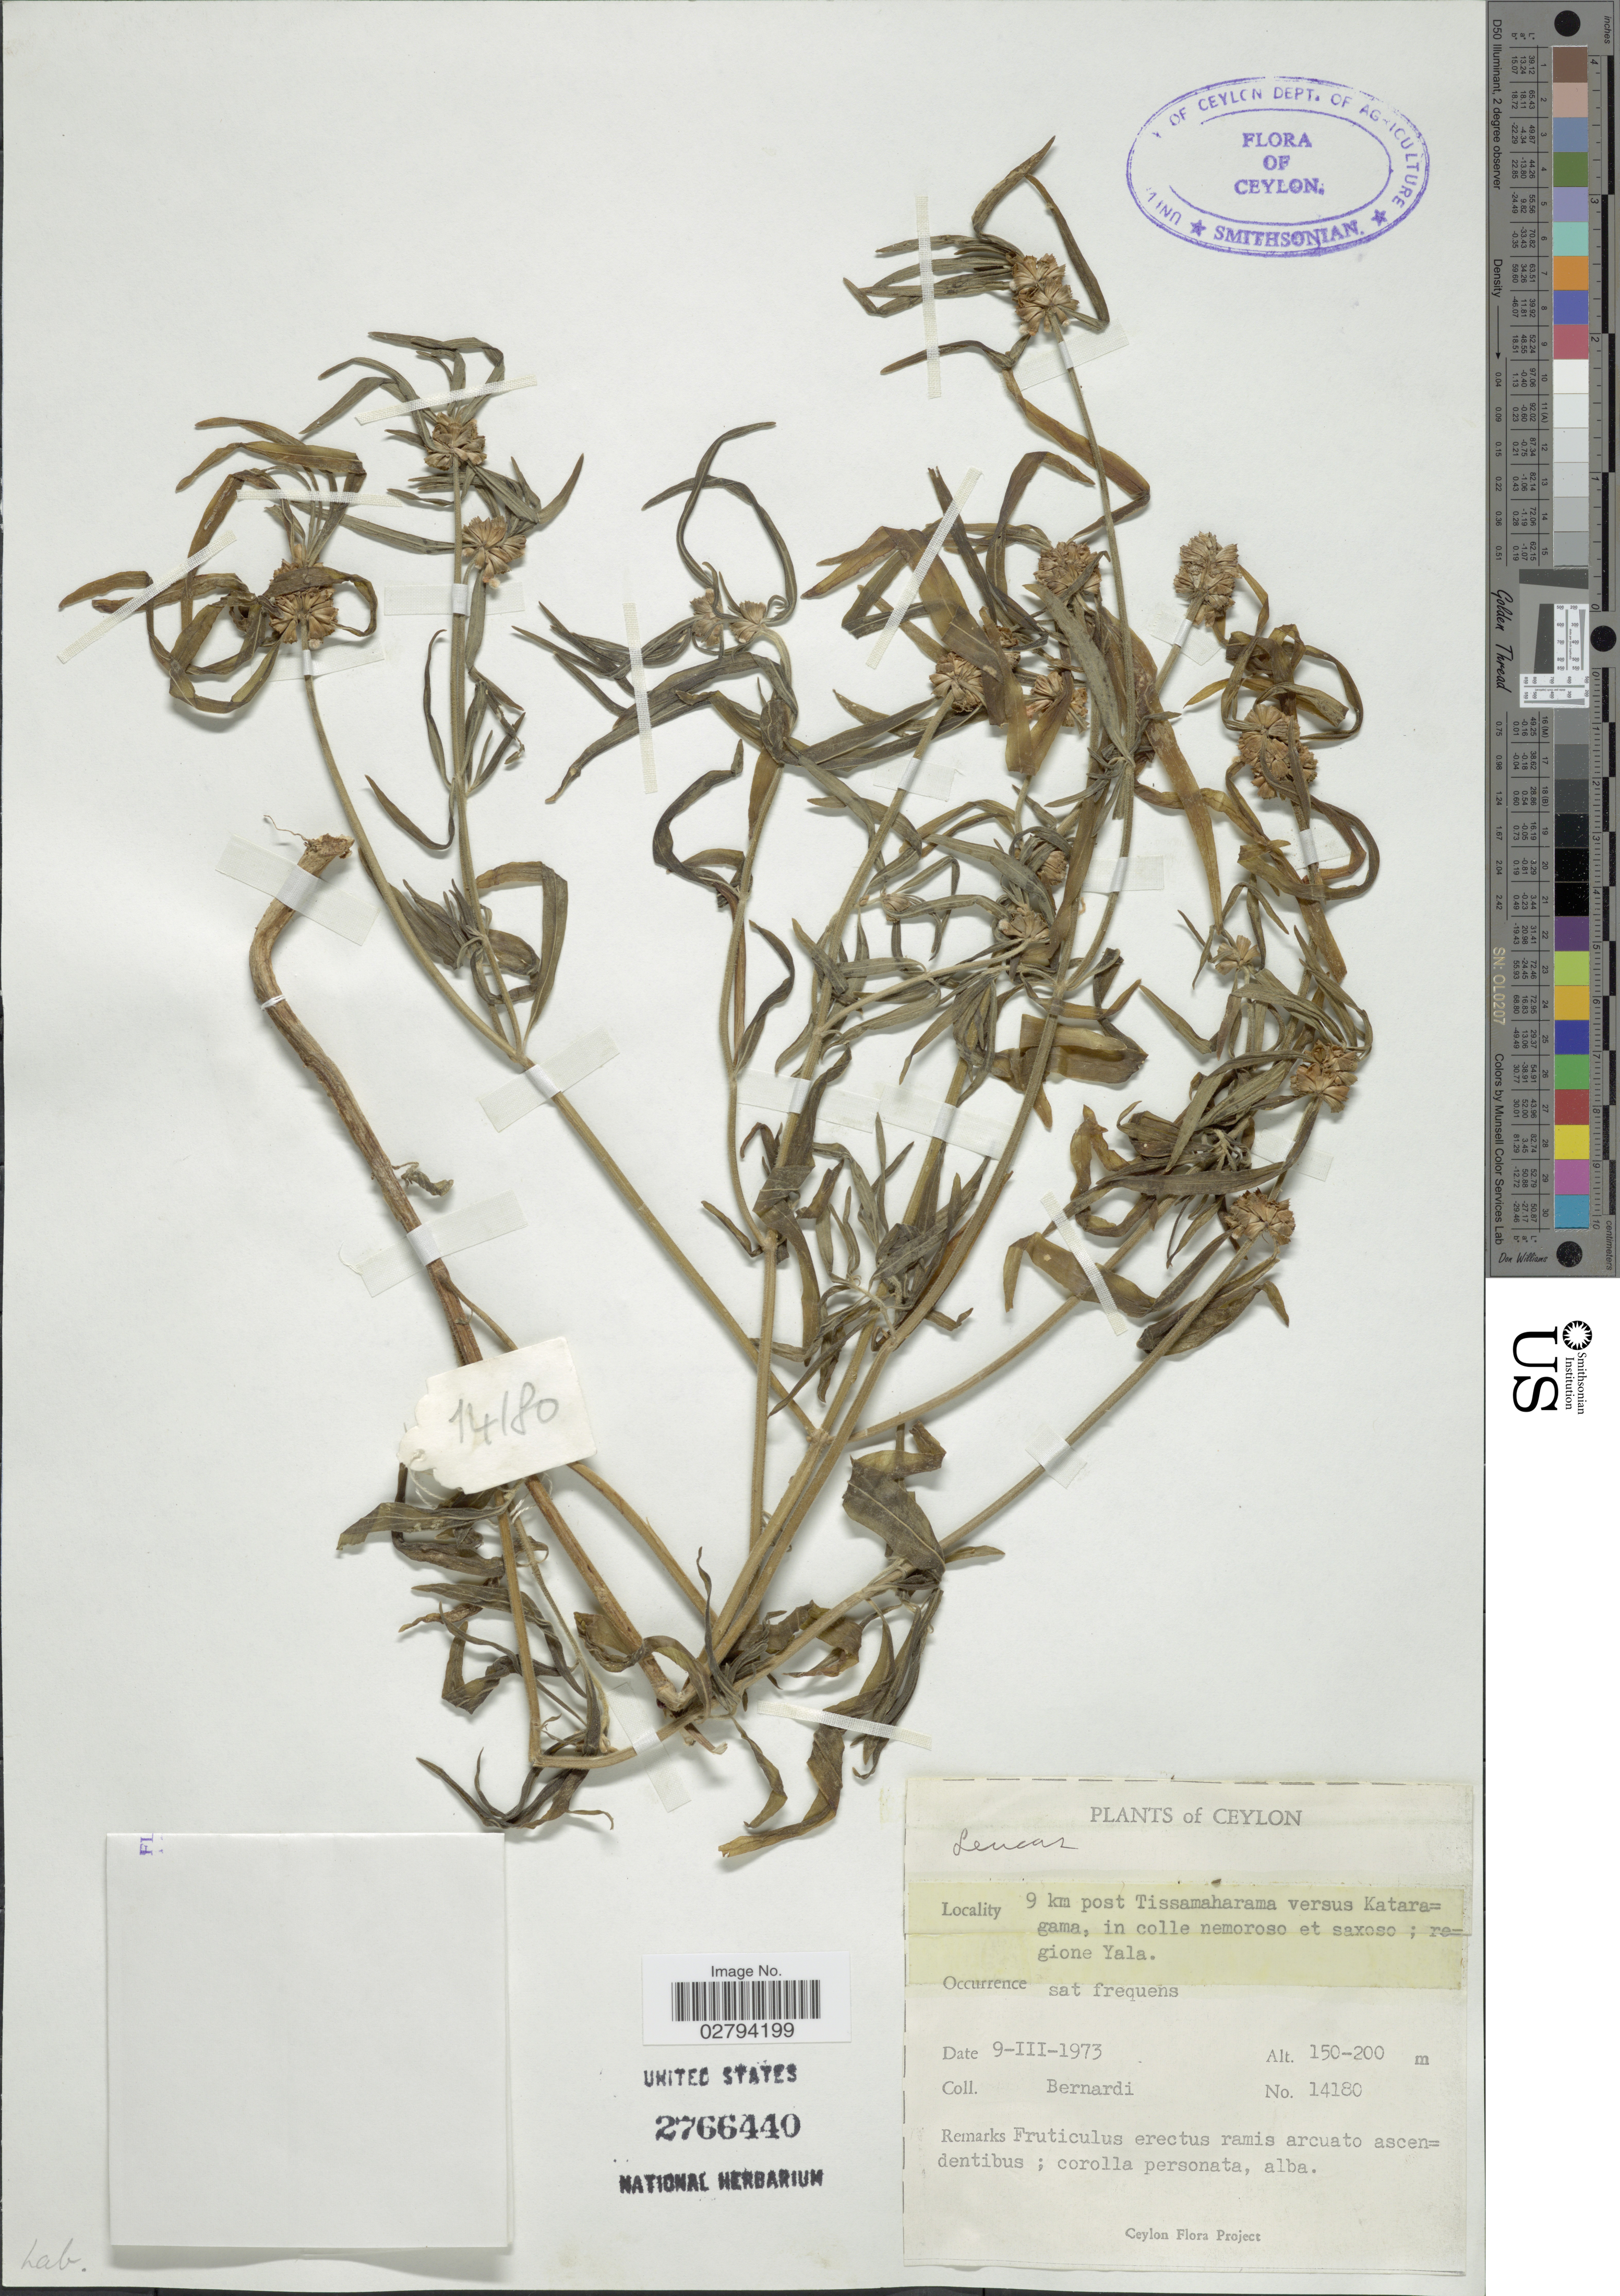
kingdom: Plantae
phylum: Tracheophyta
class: Magnoliopsida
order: Lamiales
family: Lamiaceae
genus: Leucas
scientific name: Leucas zeylanica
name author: (L.) W.T. Aiton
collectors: Bernardi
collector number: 14180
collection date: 1973-03-09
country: Sri Lanka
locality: Ceylon, 9 km post Tissamaharama versus Kataragama, in colle nemoroso et saxoso; regione Yala.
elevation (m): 150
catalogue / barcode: US 2766440